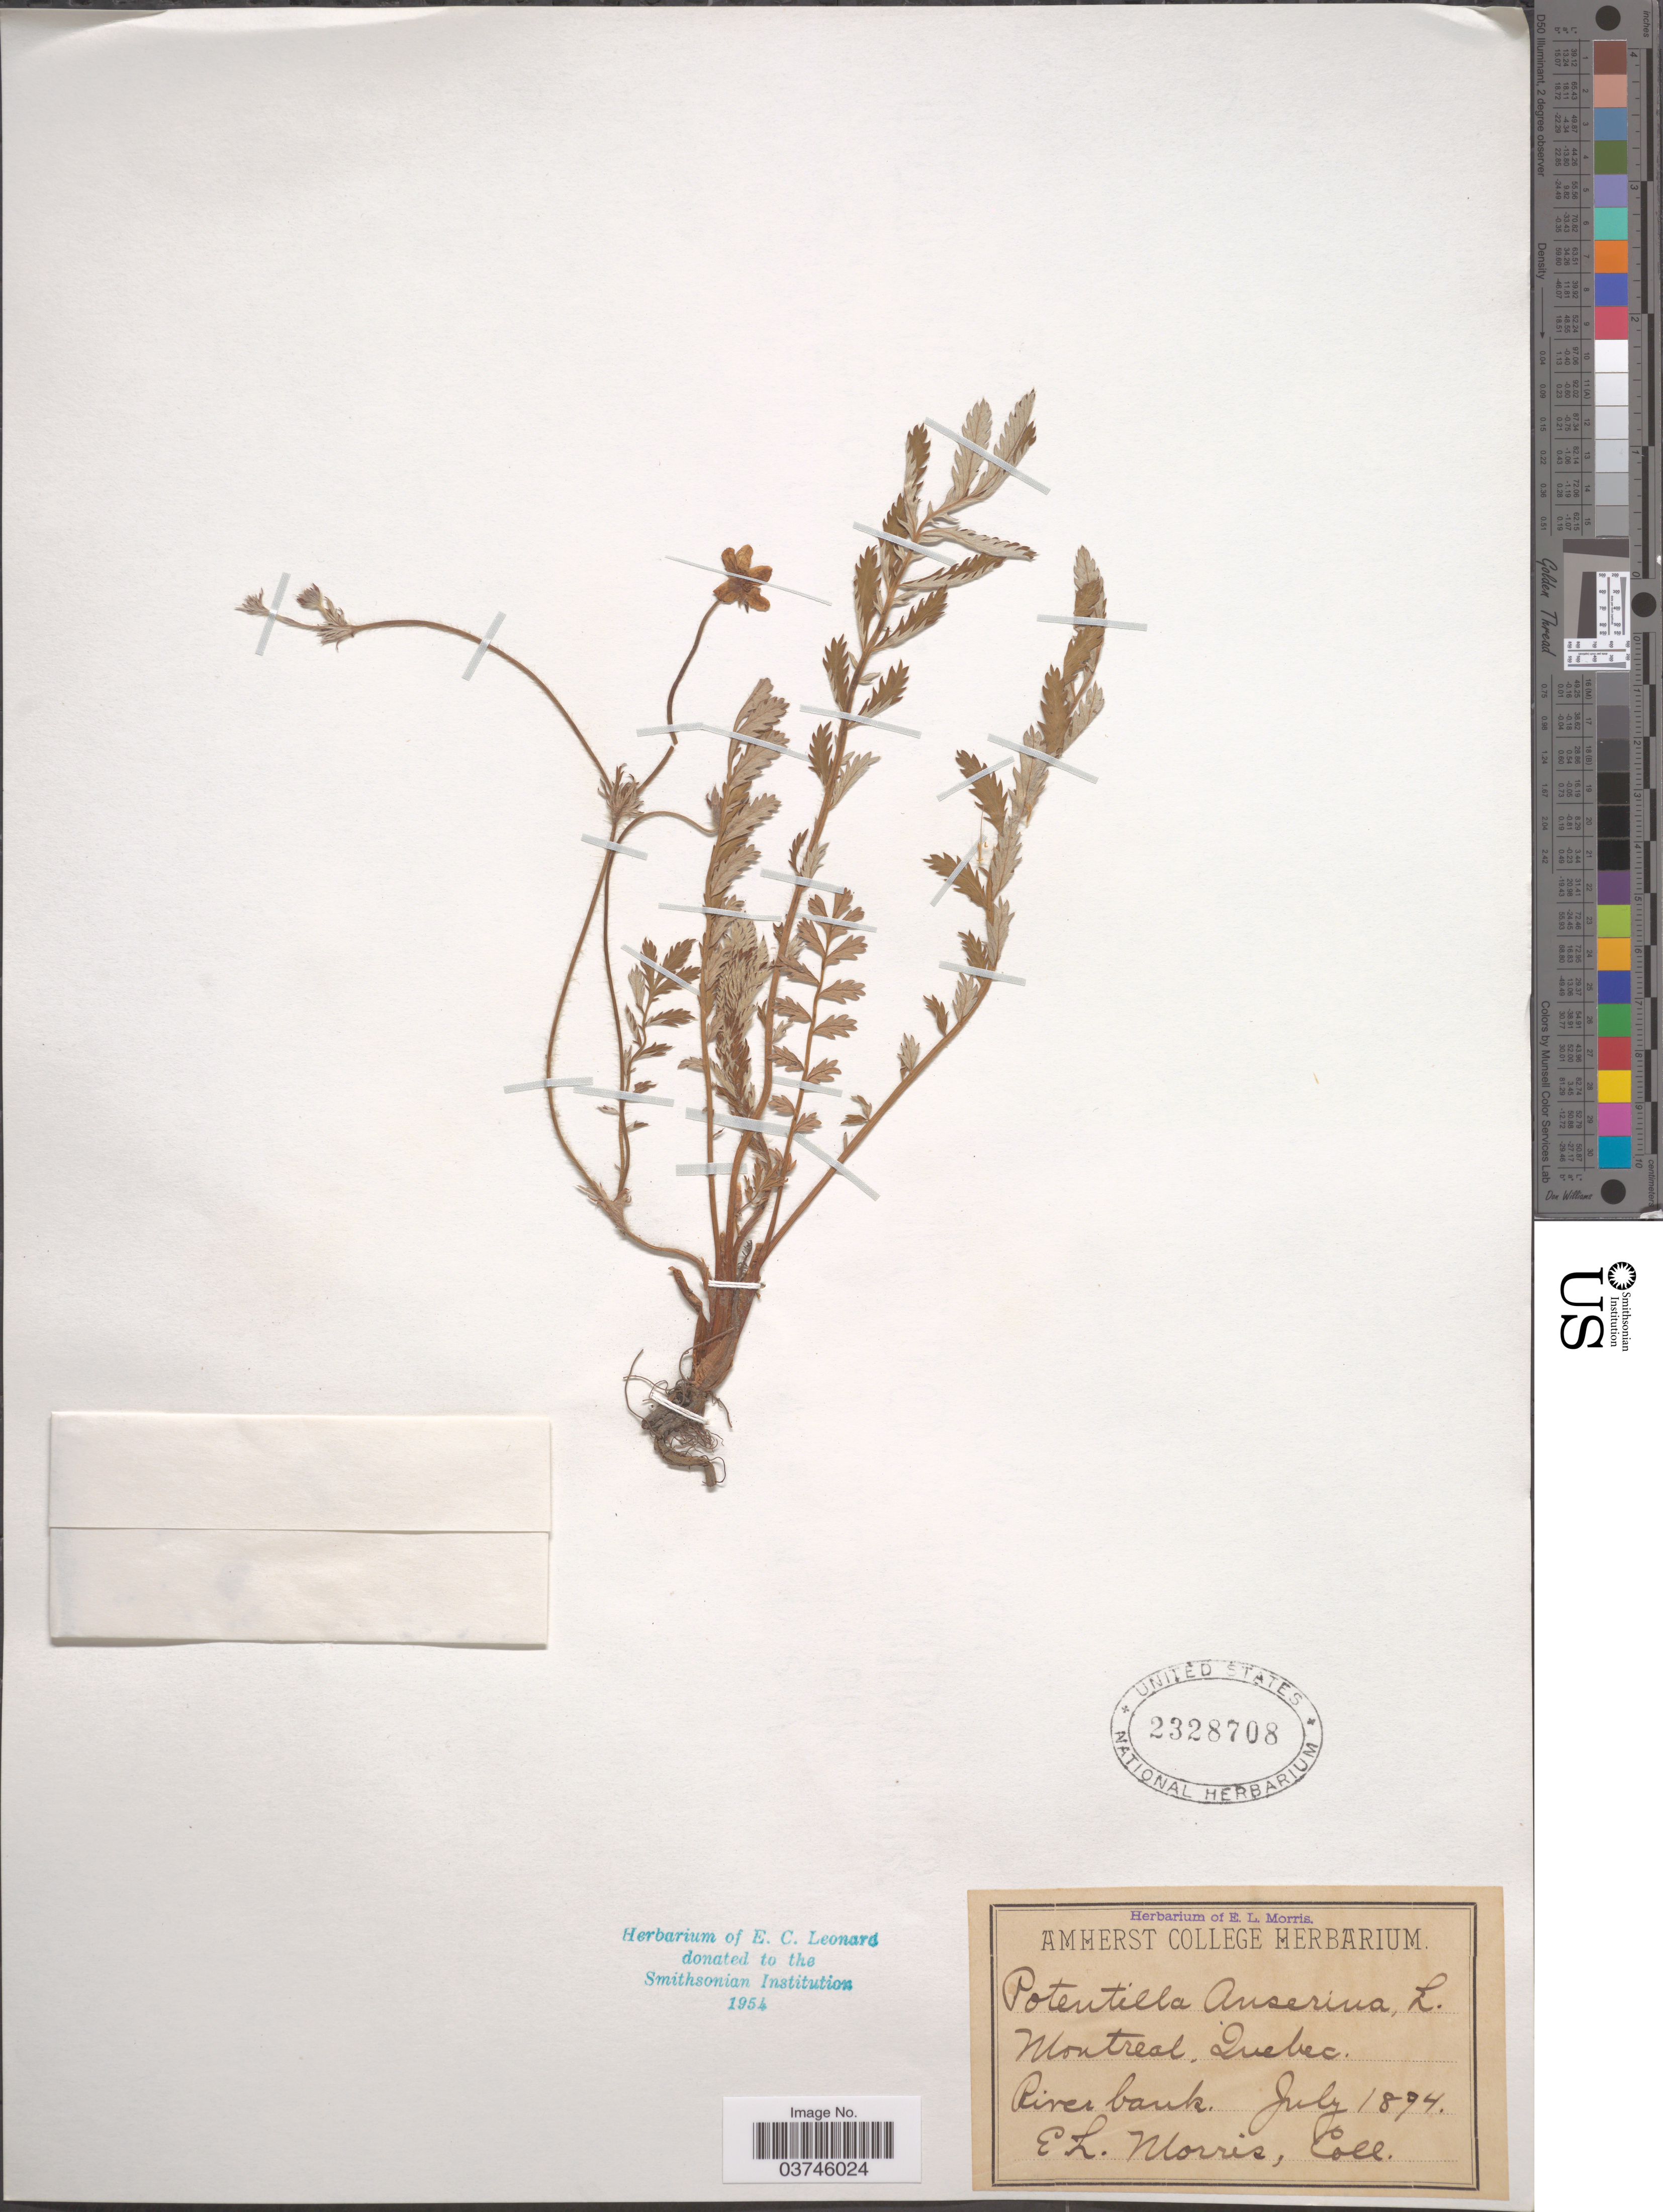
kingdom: Plantae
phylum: Tracheophyta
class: Magnoliopsida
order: Rosales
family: Rosaceae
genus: Argentina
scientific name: Argentina anserina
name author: (L.) Rydb.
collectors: E. Morris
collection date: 1894-07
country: Canada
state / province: Quebec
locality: Montreal. River bank.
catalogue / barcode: US 2328708